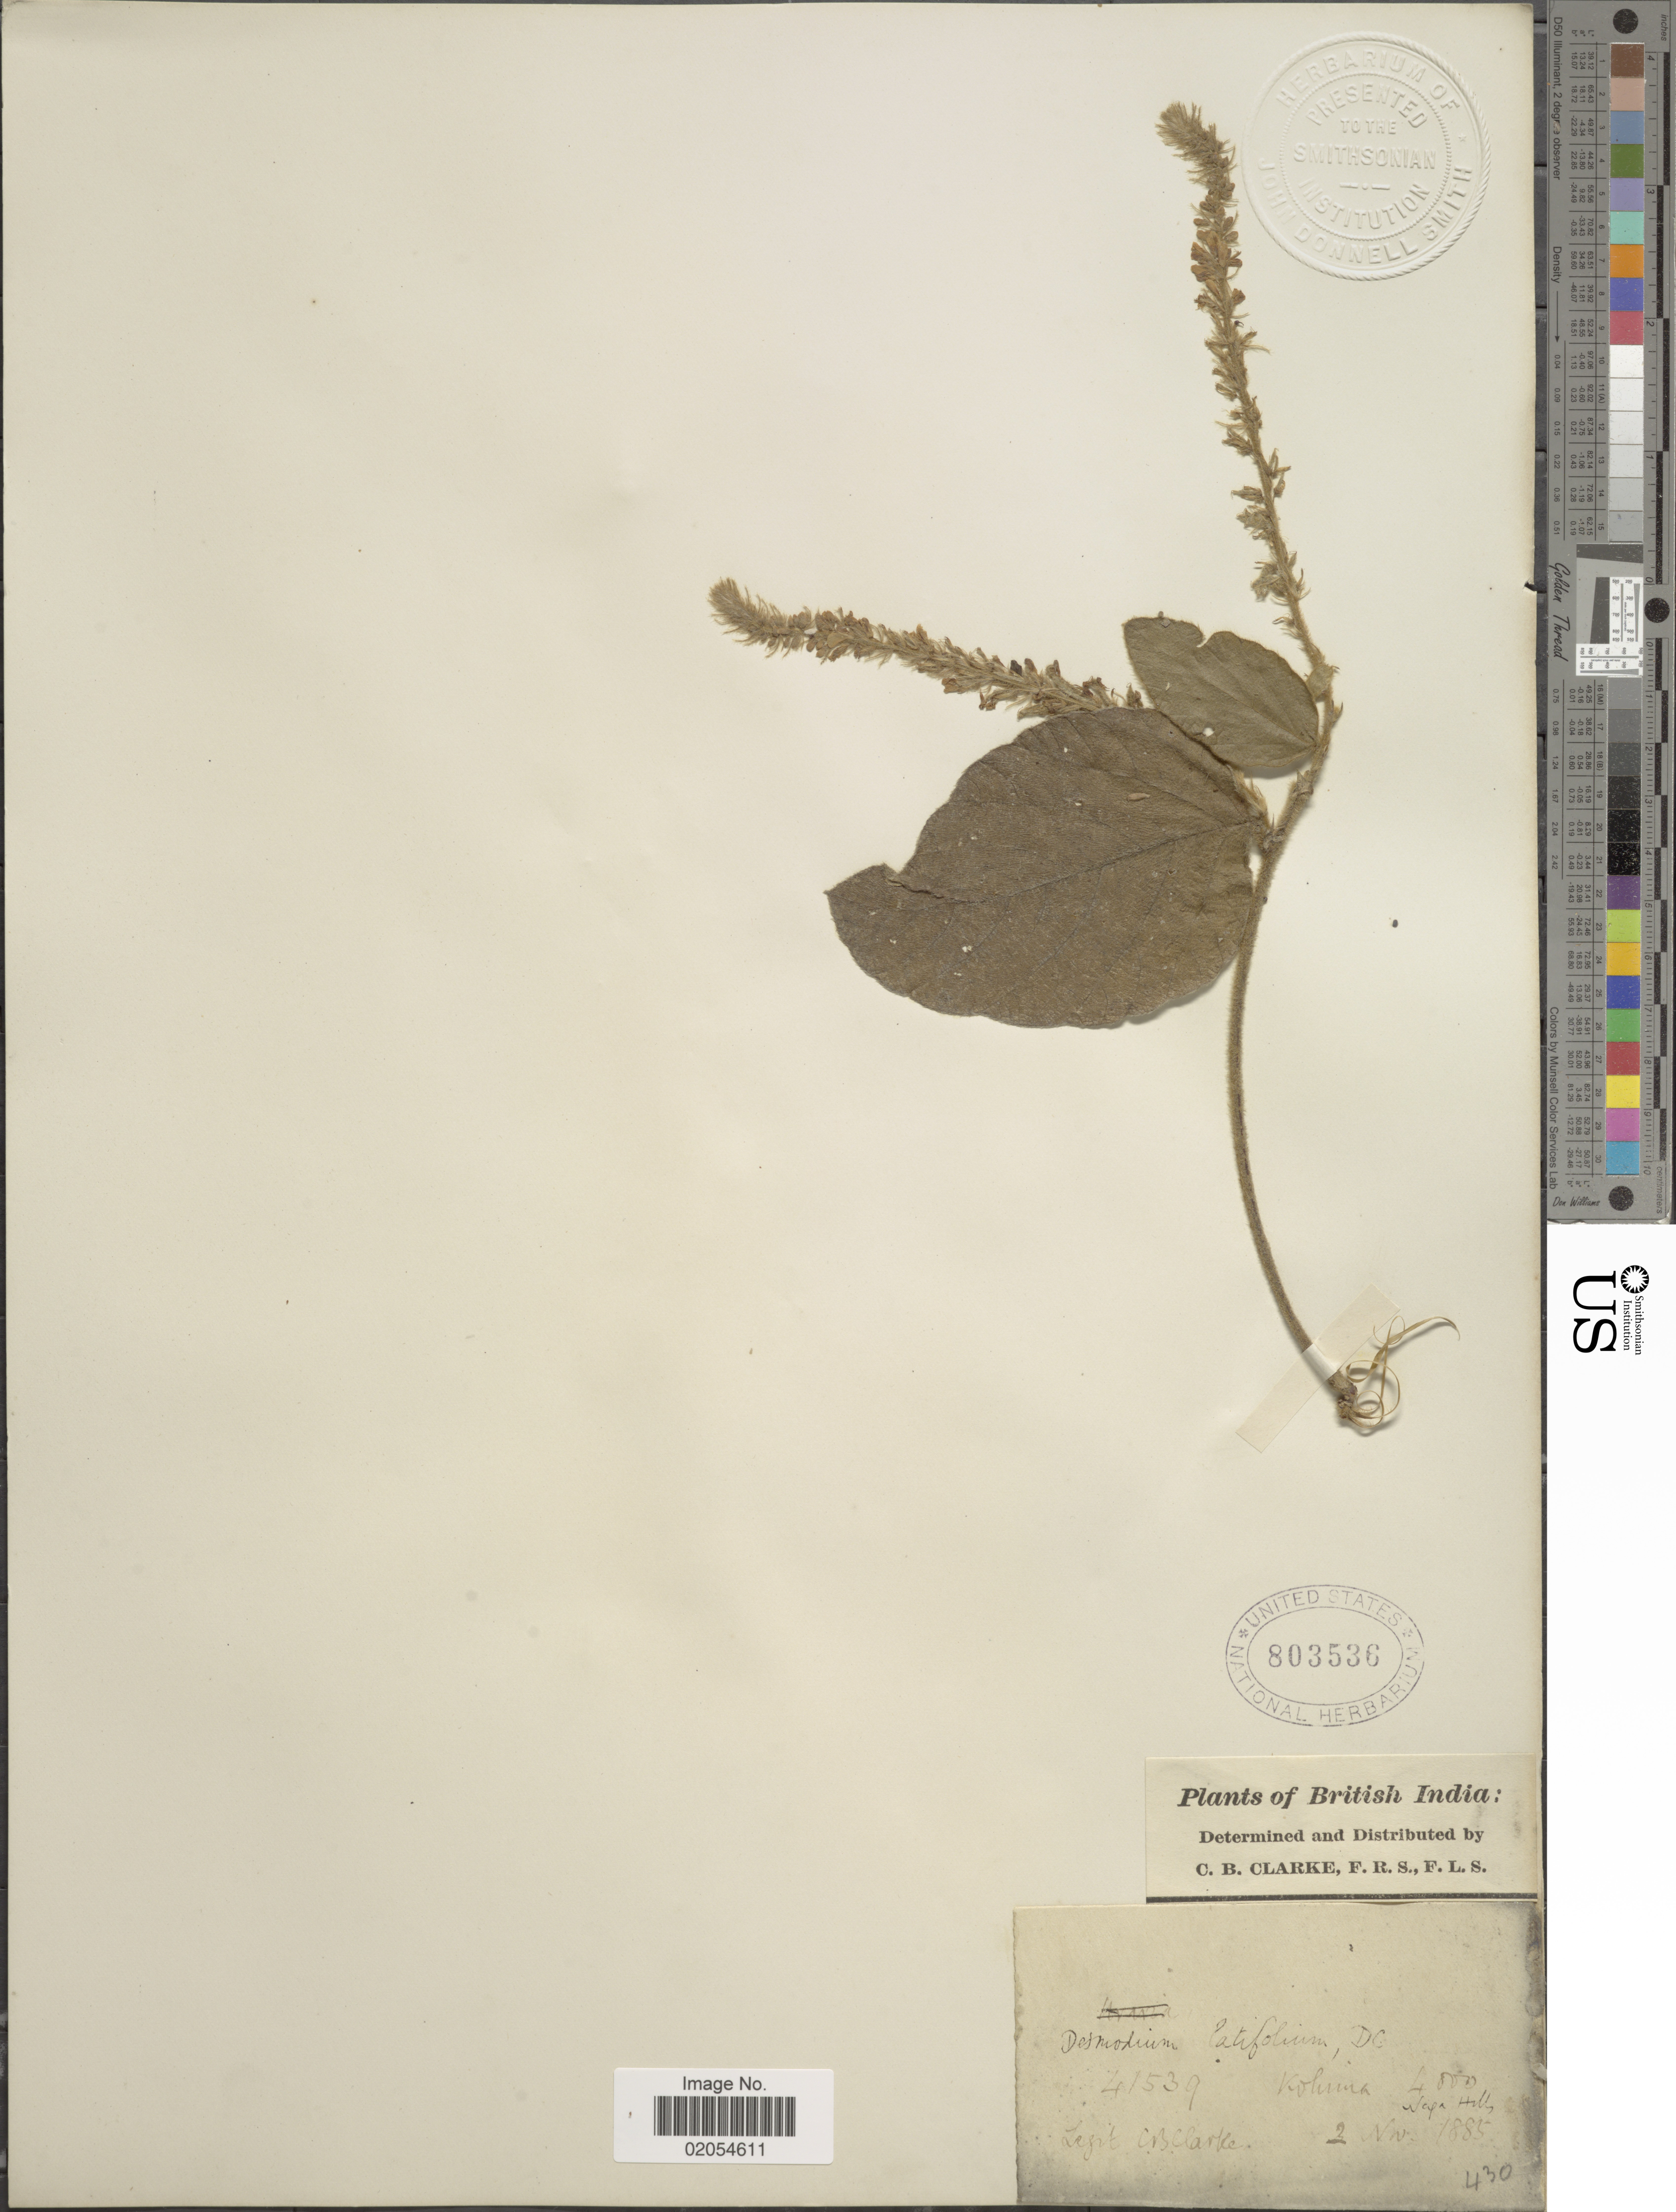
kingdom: Plantae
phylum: Tracheophyta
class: Magnoliopsida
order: Fabales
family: Fabaceae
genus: Polhillides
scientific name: Polhillides velutina subsp. velutina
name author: (Willd.) H. Ohashi & K. Ohashi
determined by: Strong, Mark T., (BOT), Smithsonian Institution - National Museum of Natural History (UNITED STATES)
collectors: C. B. Clarke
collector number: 41539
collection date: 1885-11-02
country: India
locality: British India. Kohima. Naga Hills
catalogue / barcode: US 803536